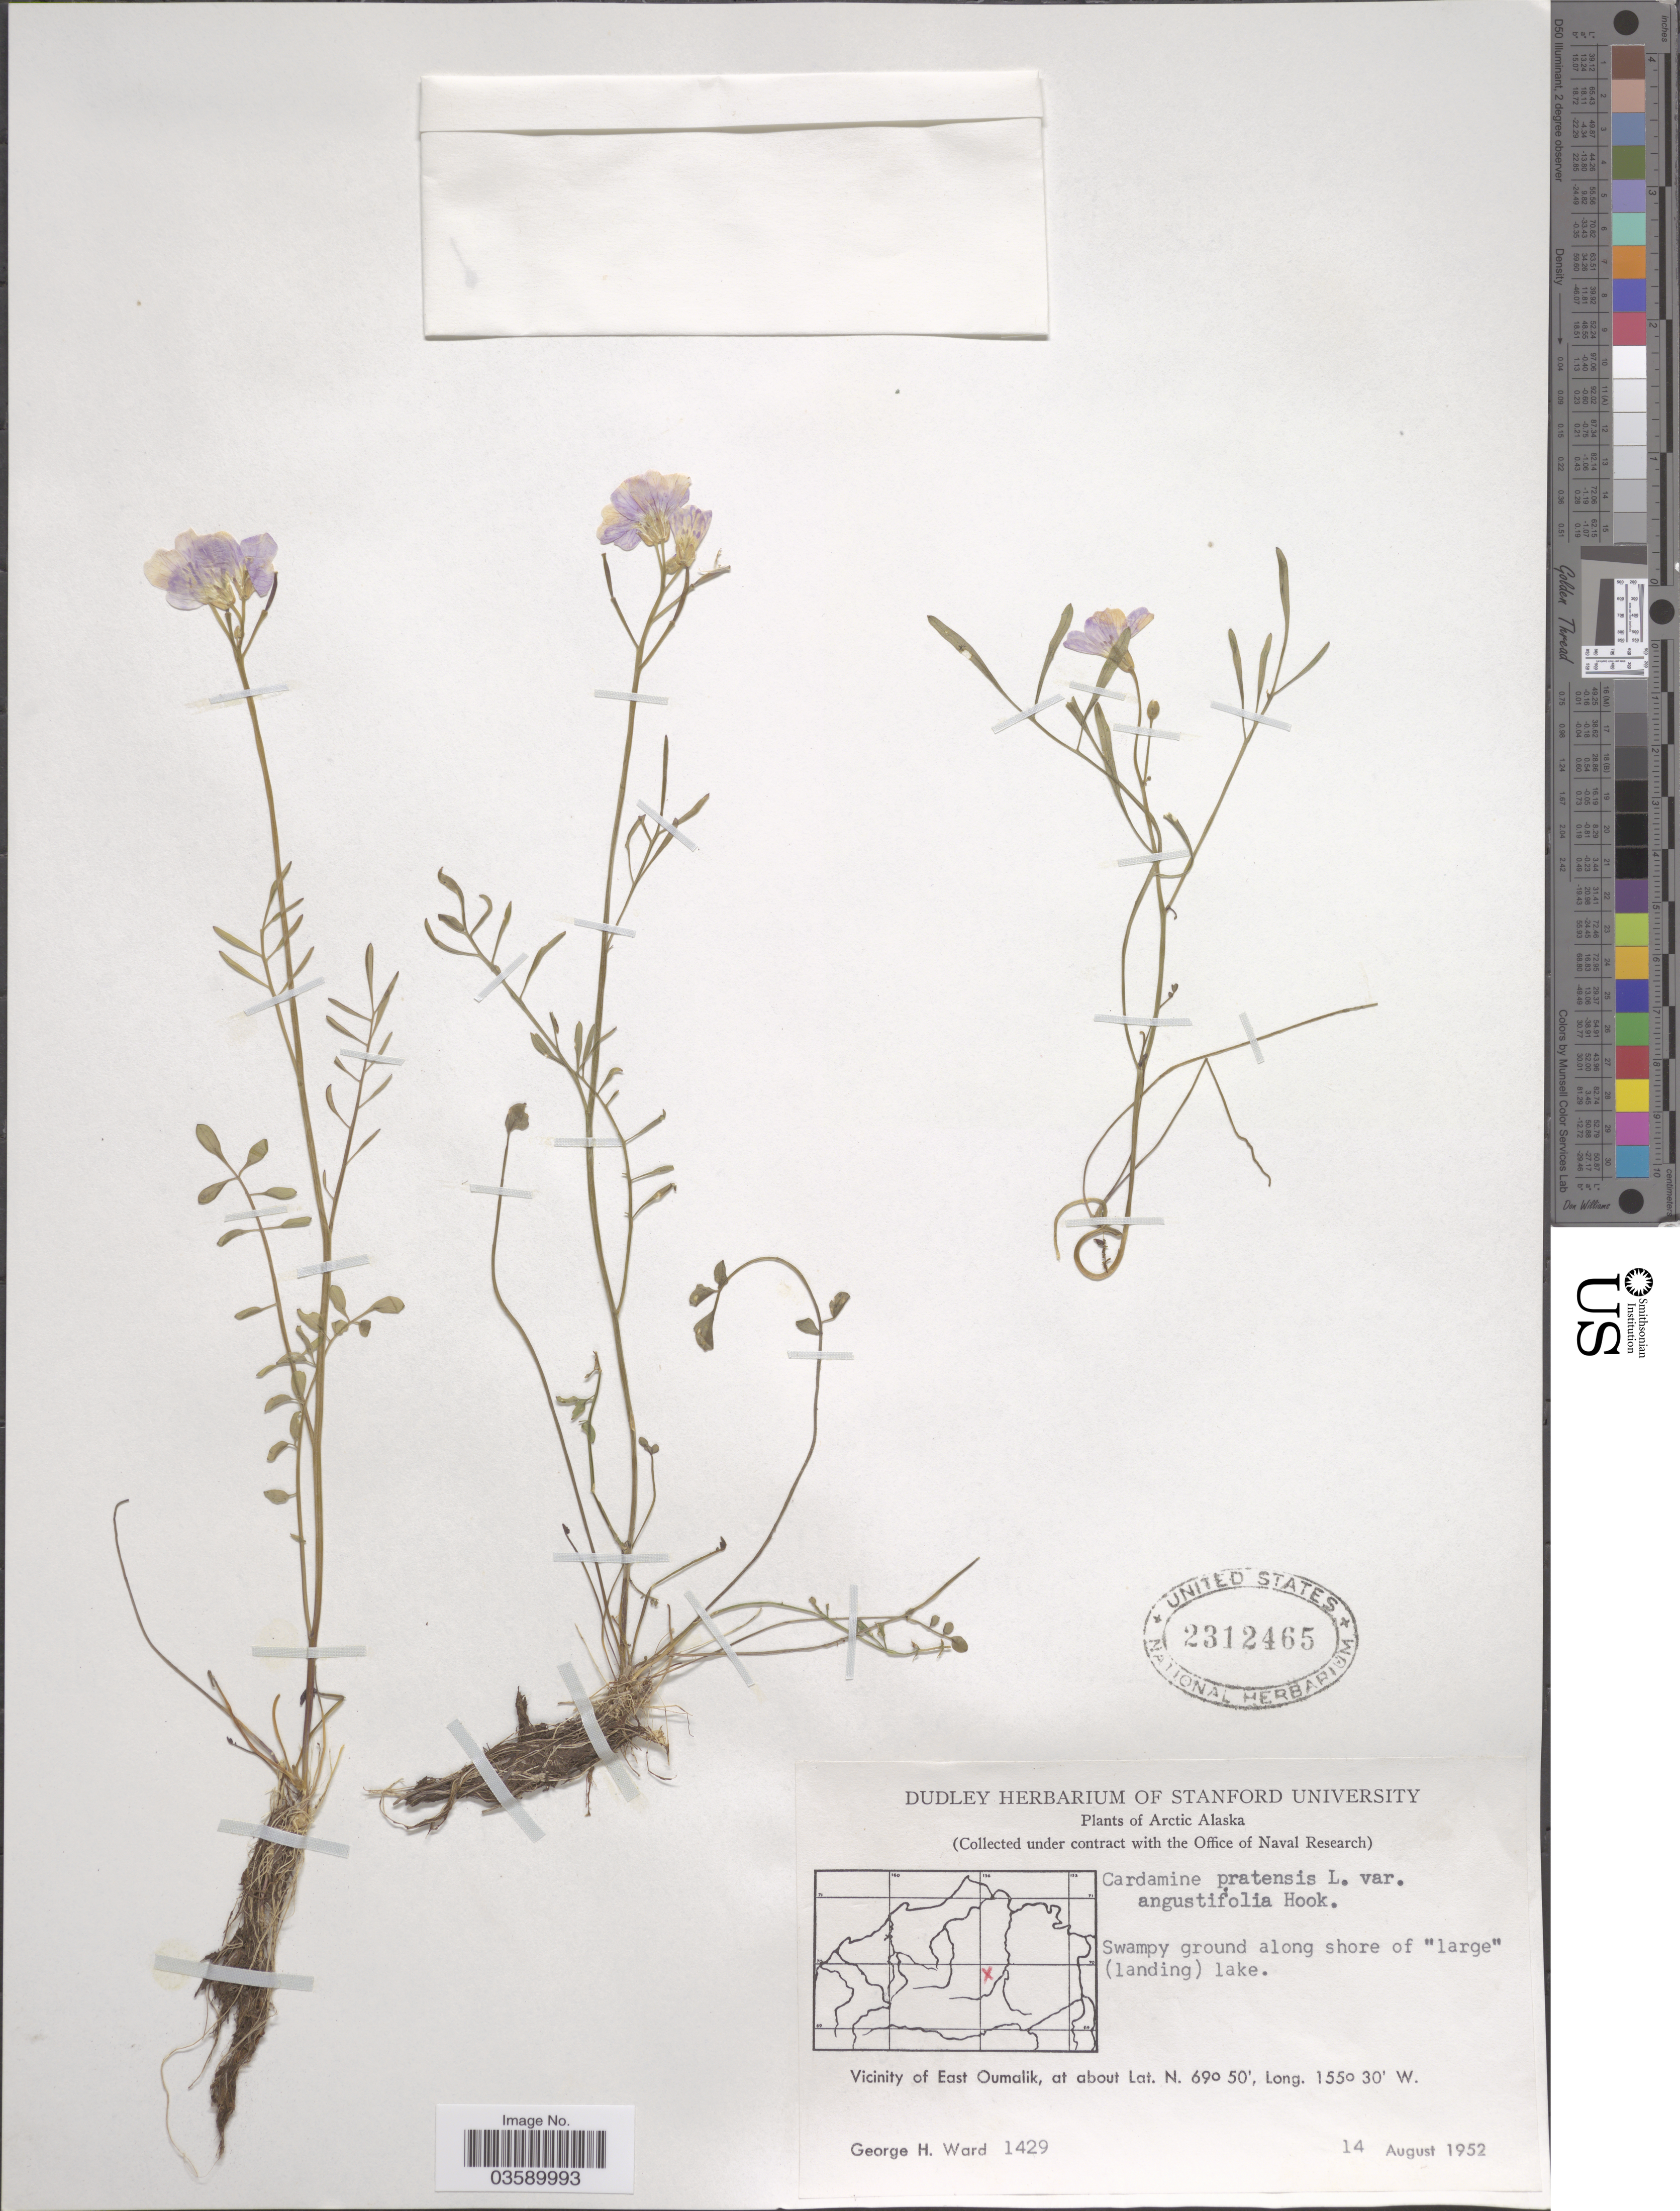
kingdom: Plantae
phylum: Tracheophyta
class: Magnoliopsida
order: Brassicales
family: Brassicaceae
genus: Cardamine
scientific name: Cardamine pratensis subsp. angustifolia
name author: (Hook.) O.E. Schulz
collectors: G. H. Ward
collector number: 1429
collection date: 1952-08-14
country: United States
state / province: Alaska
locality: Arctic Alaska. Vicinity of East Oumalik.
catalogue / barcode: US 2312465